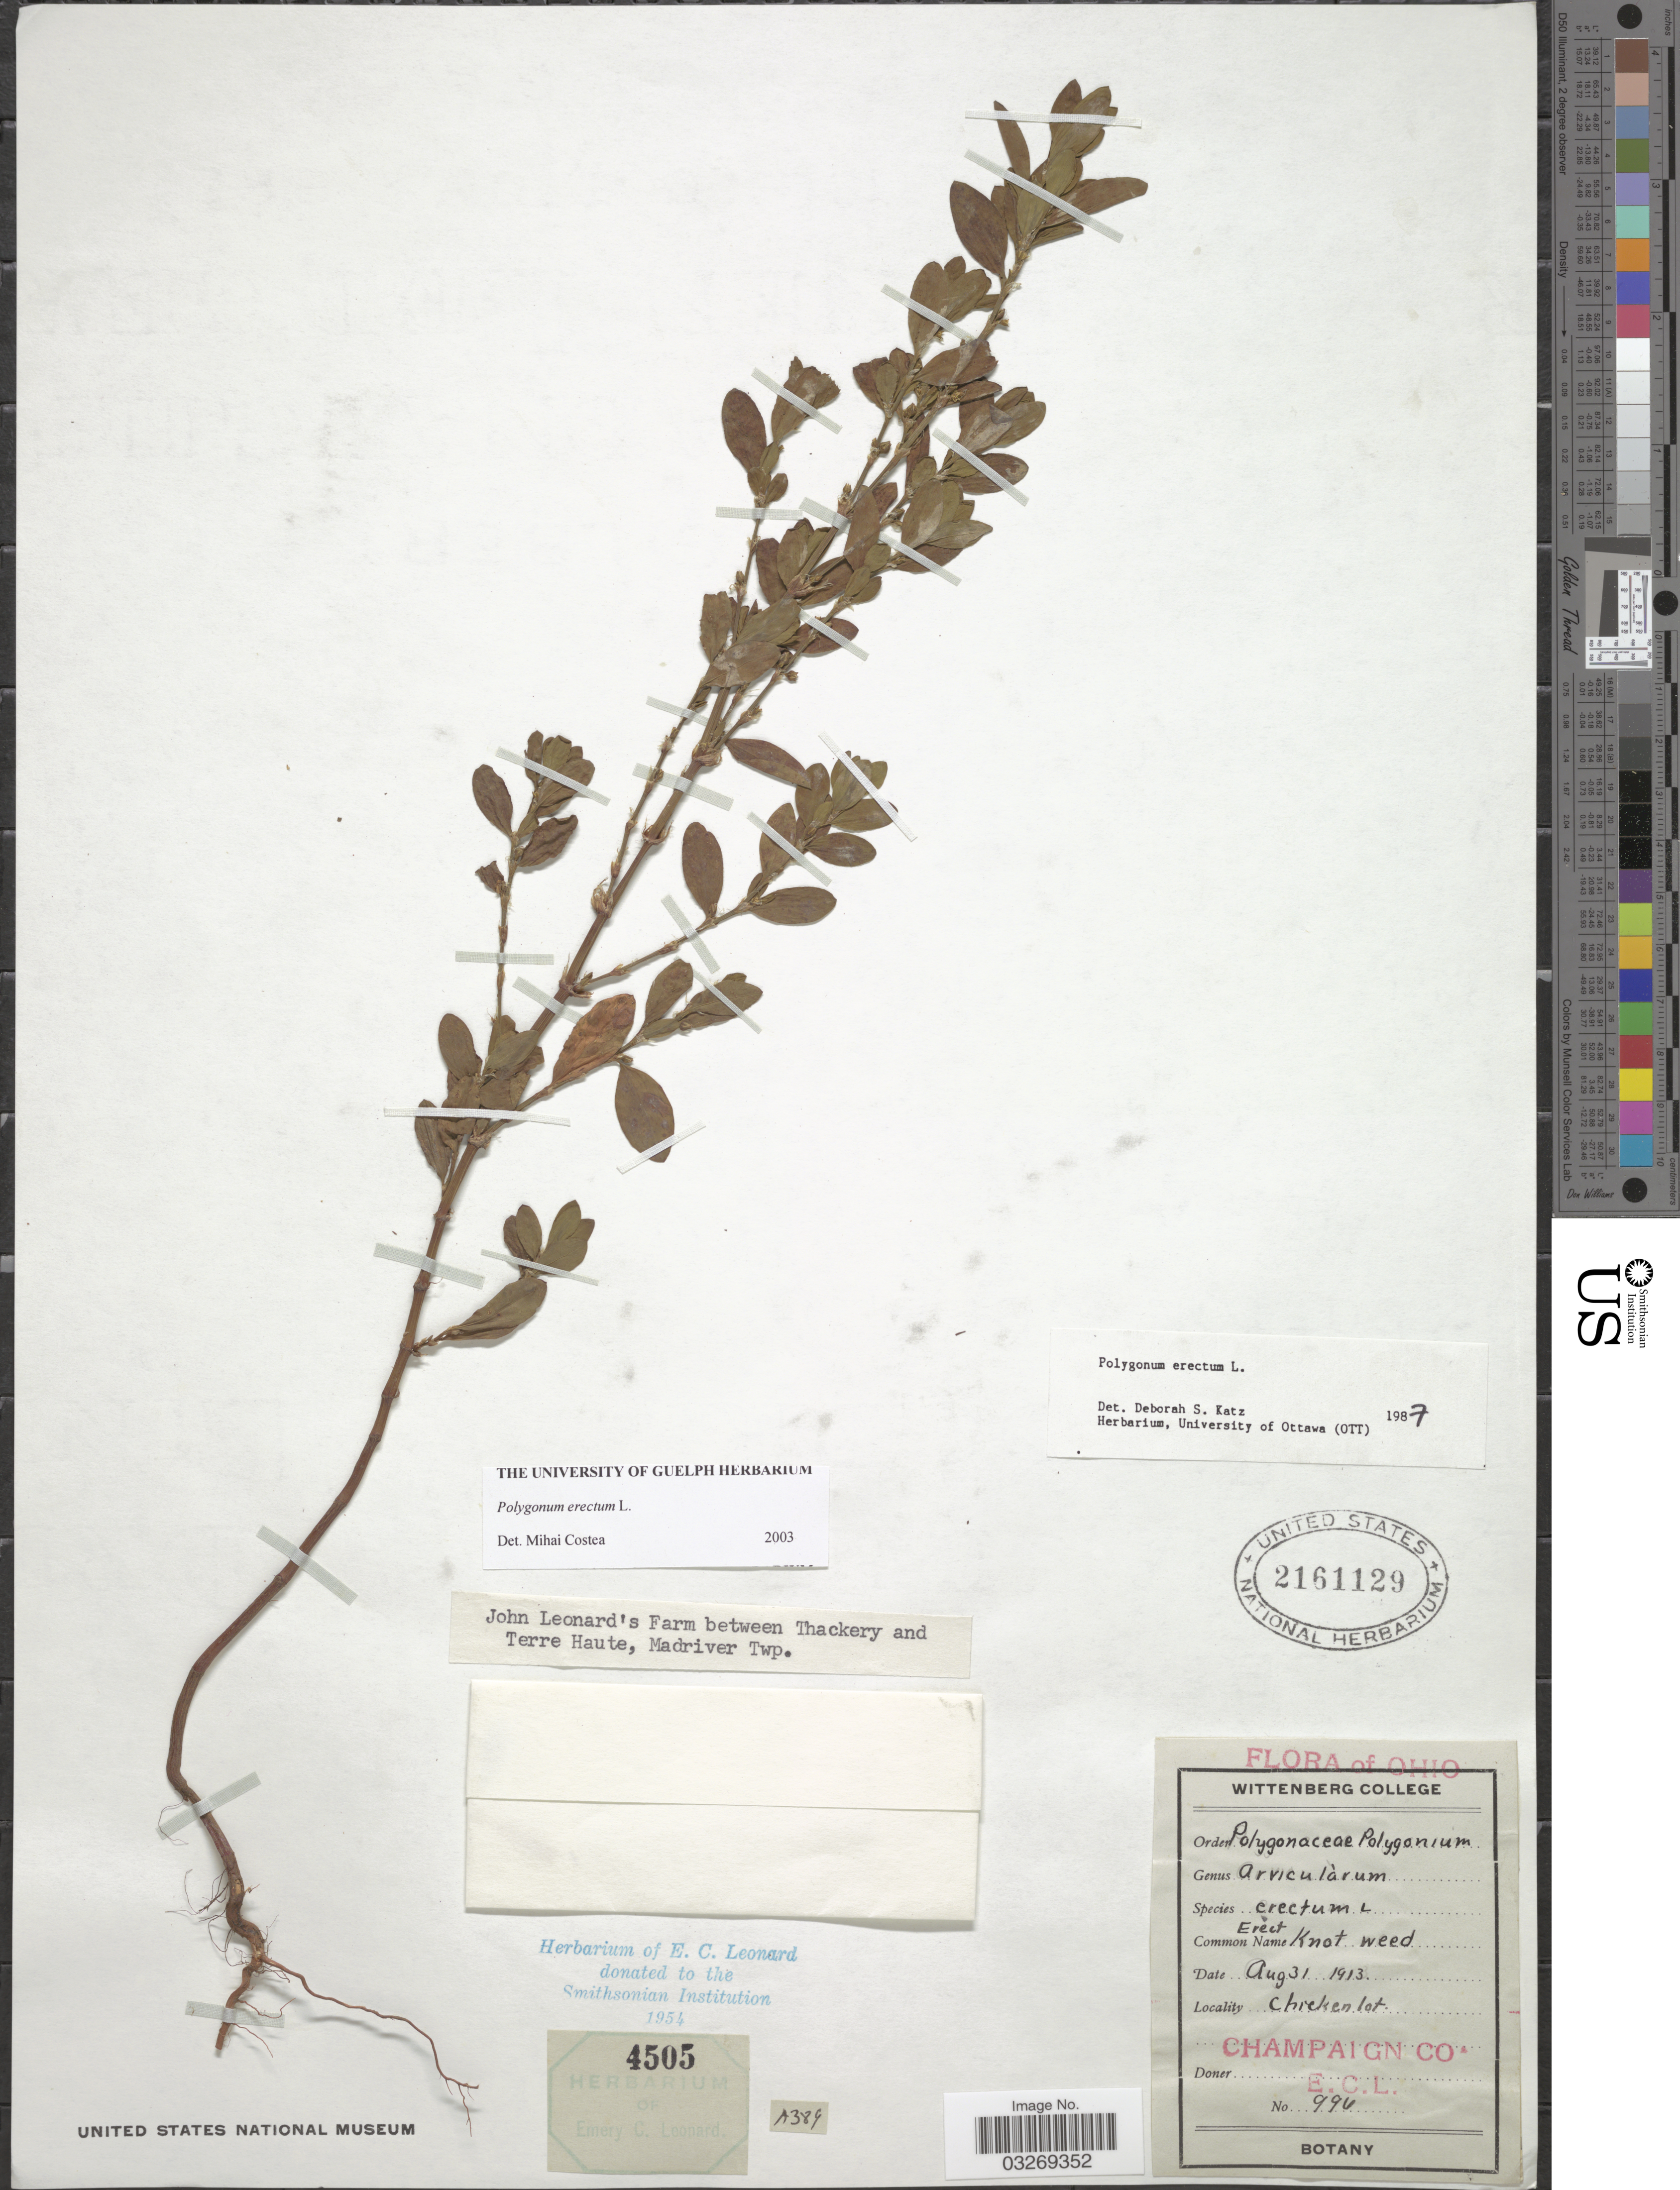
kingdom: Plantae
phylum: Tracheophyta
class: Magnoliopsida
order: Caryophyllales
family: Polygonaceae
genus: Polygonum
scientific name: Polygonum erectum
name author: L.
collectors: E. C. Leonard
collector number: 996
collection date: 1913-08-31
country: United States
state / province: Ohio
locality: Chrekenlot.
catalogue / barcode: US 2161129